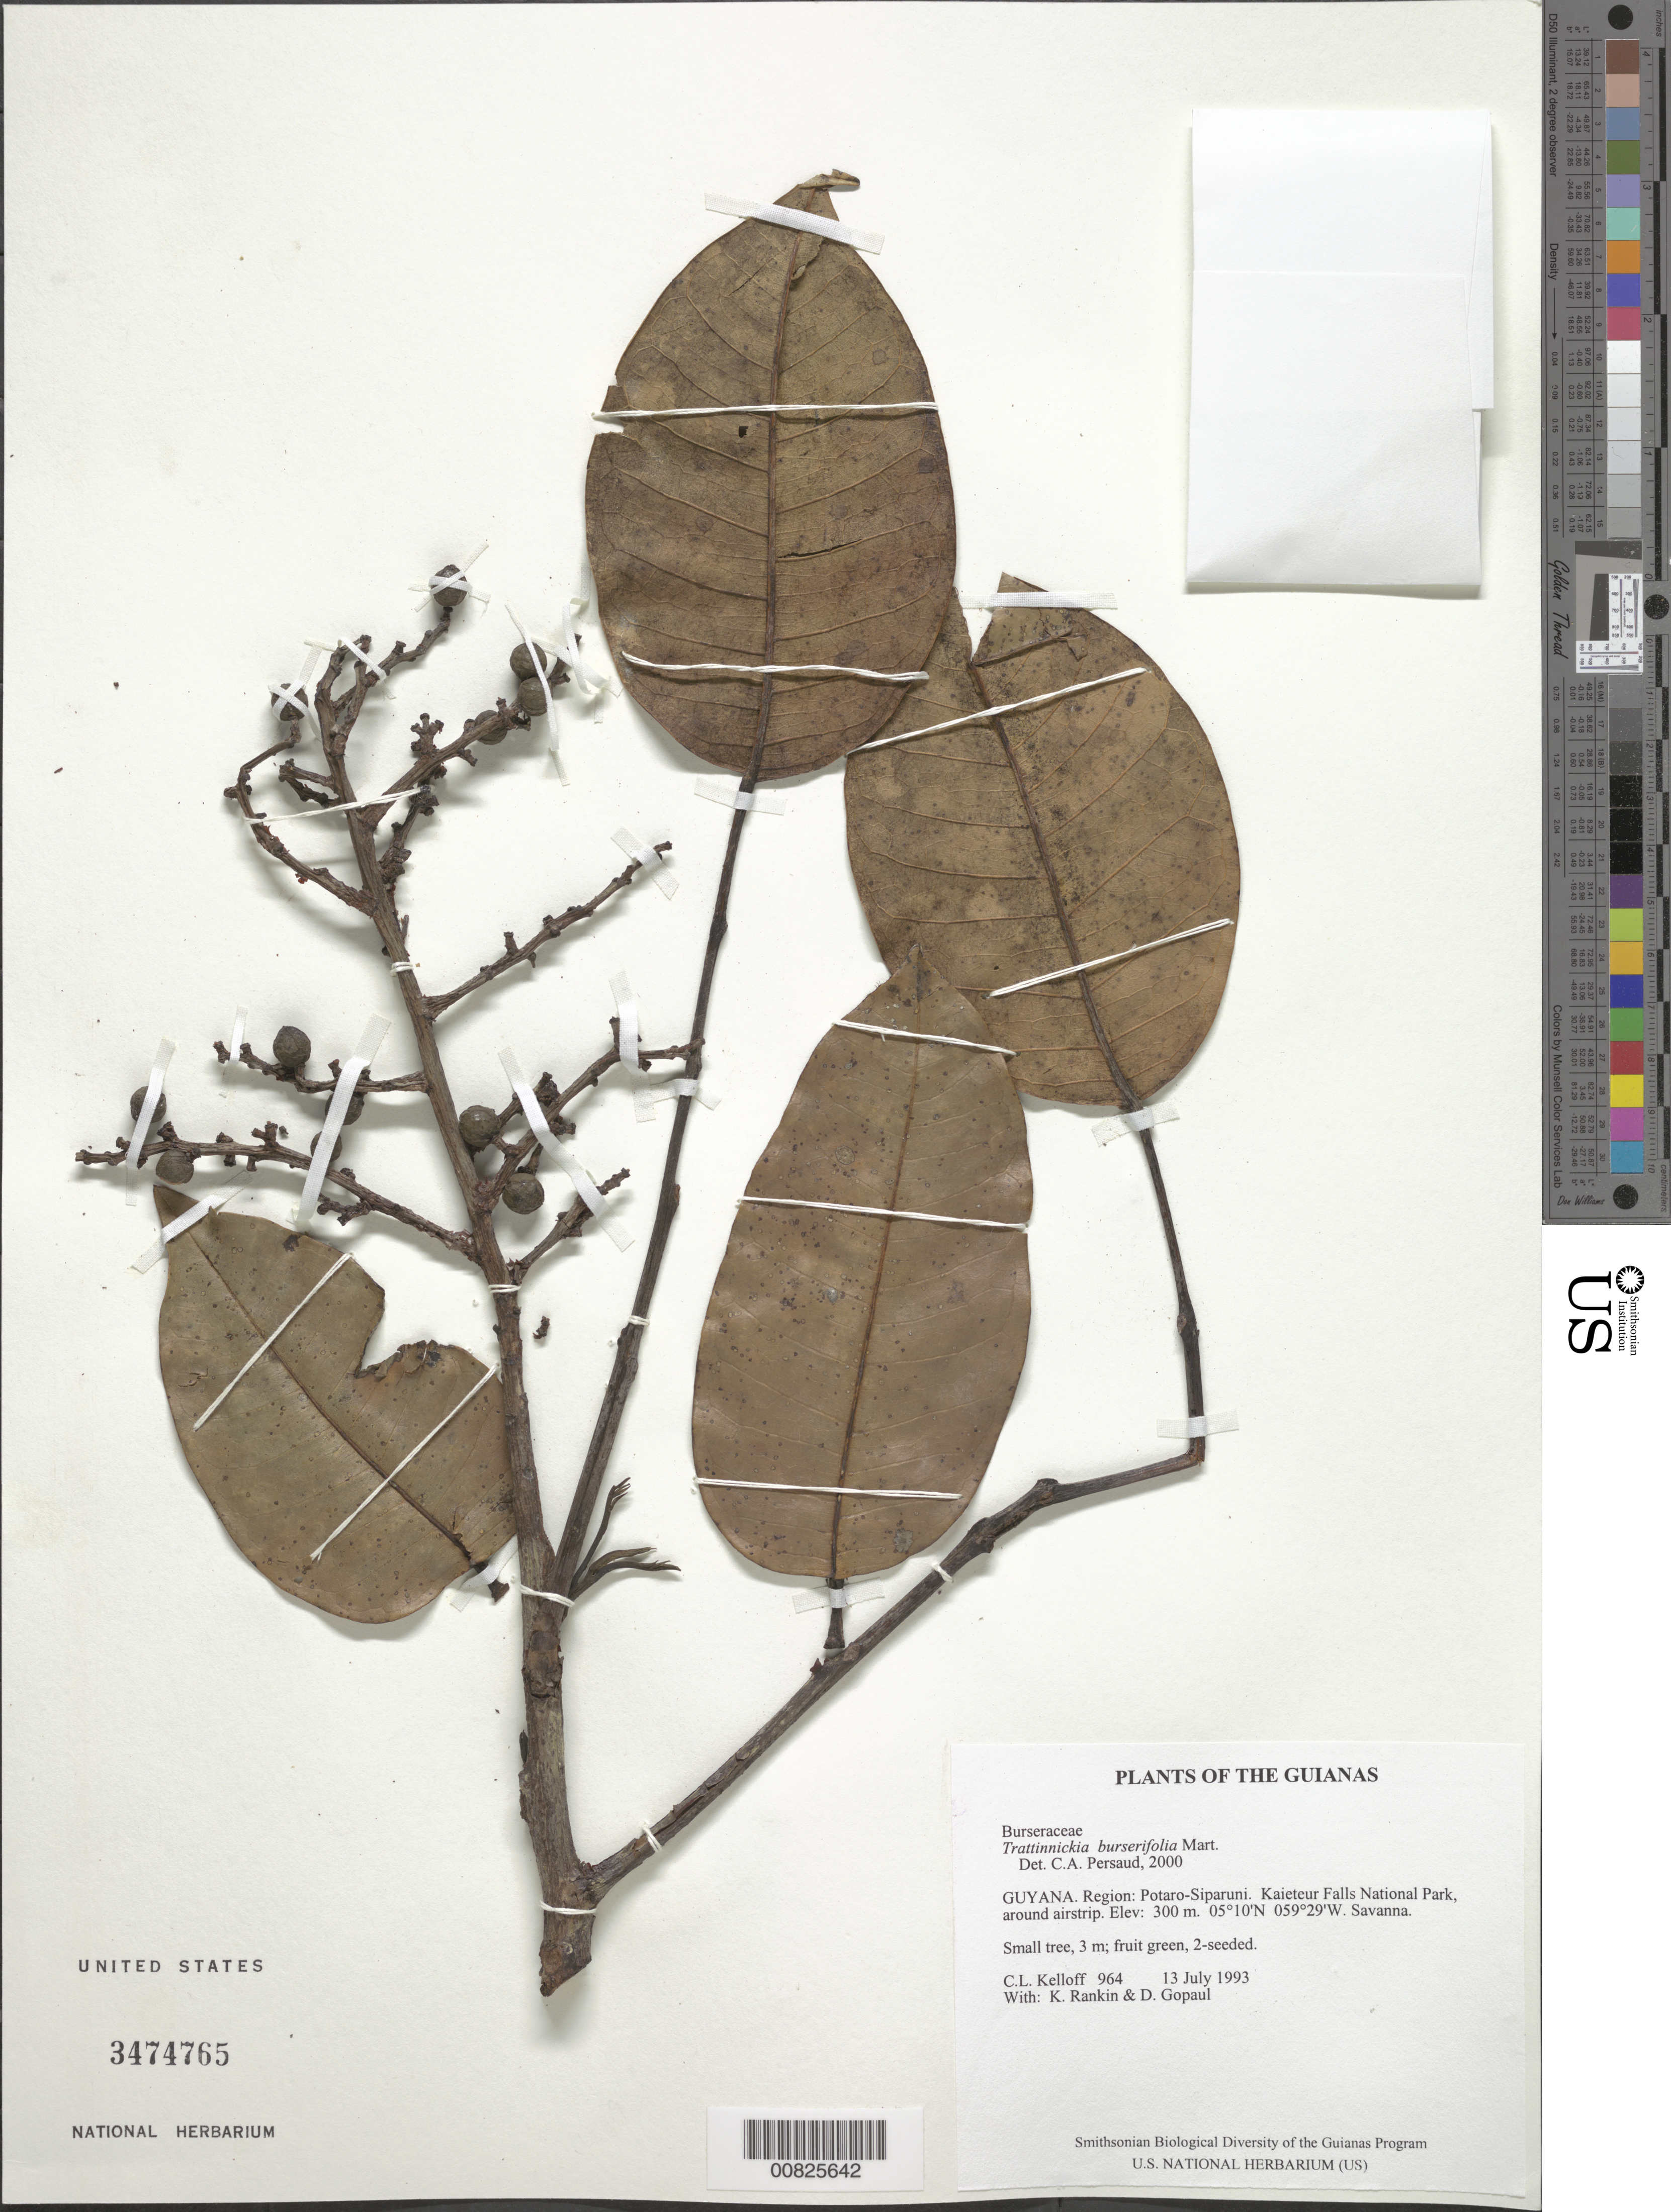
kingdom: Plantae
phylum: Tracheophyta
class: Magnoliopsida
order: Sapindales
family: Burseraceae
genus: Trattinnickia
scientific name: Trattinnickia burserifolia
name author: Mart.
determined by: Persaud, A. C.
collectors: C. L. Kelloff, K. Rankin & D. Gopaul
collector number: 964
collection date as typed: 13 July 1993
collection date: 1993-07-13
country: Guyana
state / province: Potaro-Siparuni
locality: Kaieteur Falls National Park, around airstrip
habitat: Savanna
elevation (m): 300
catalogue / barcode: US 3474765